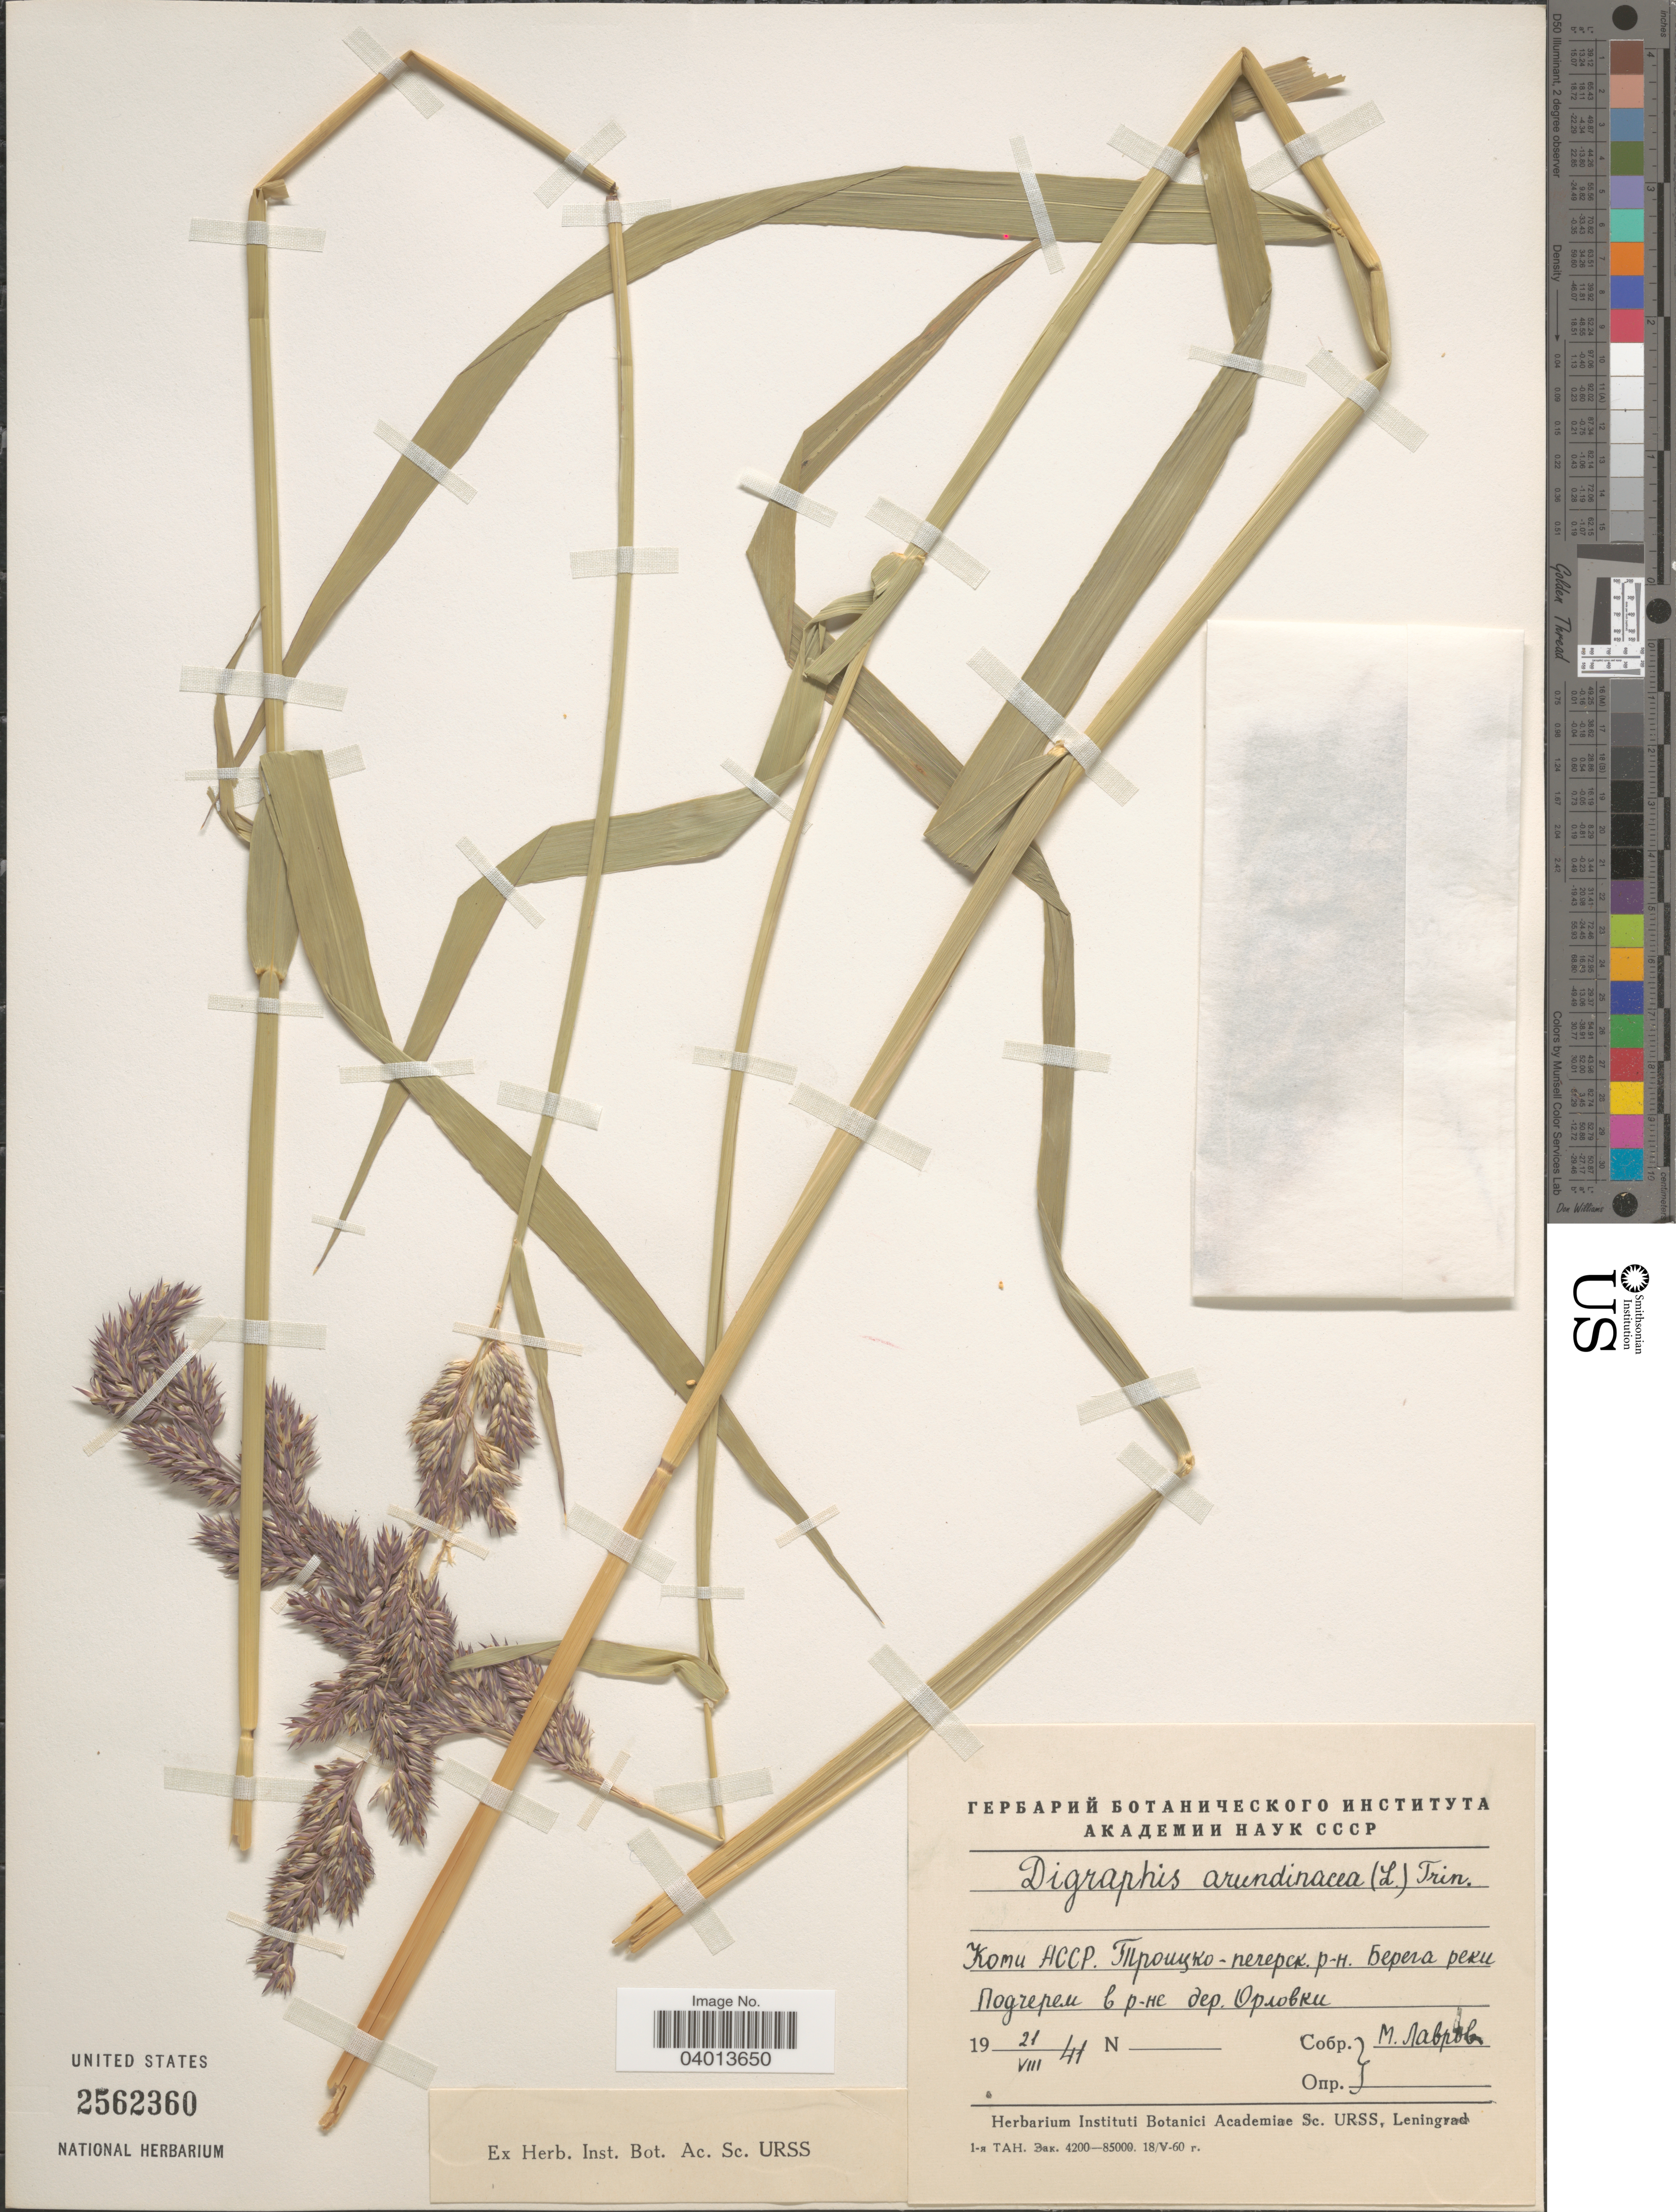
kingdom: Plantae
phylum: Tracheophyta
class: Liliopsida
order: Poales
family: Poaceae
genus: Phalaris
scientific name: Phalaris arundinacea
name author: L.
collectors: M. Lavrov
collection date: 1941-08-21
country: Russian Federation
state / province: Komi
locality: Troitsko-Pechorskiy District, shore of river Podcherem near village of Orlovka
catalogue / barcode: US 2562360